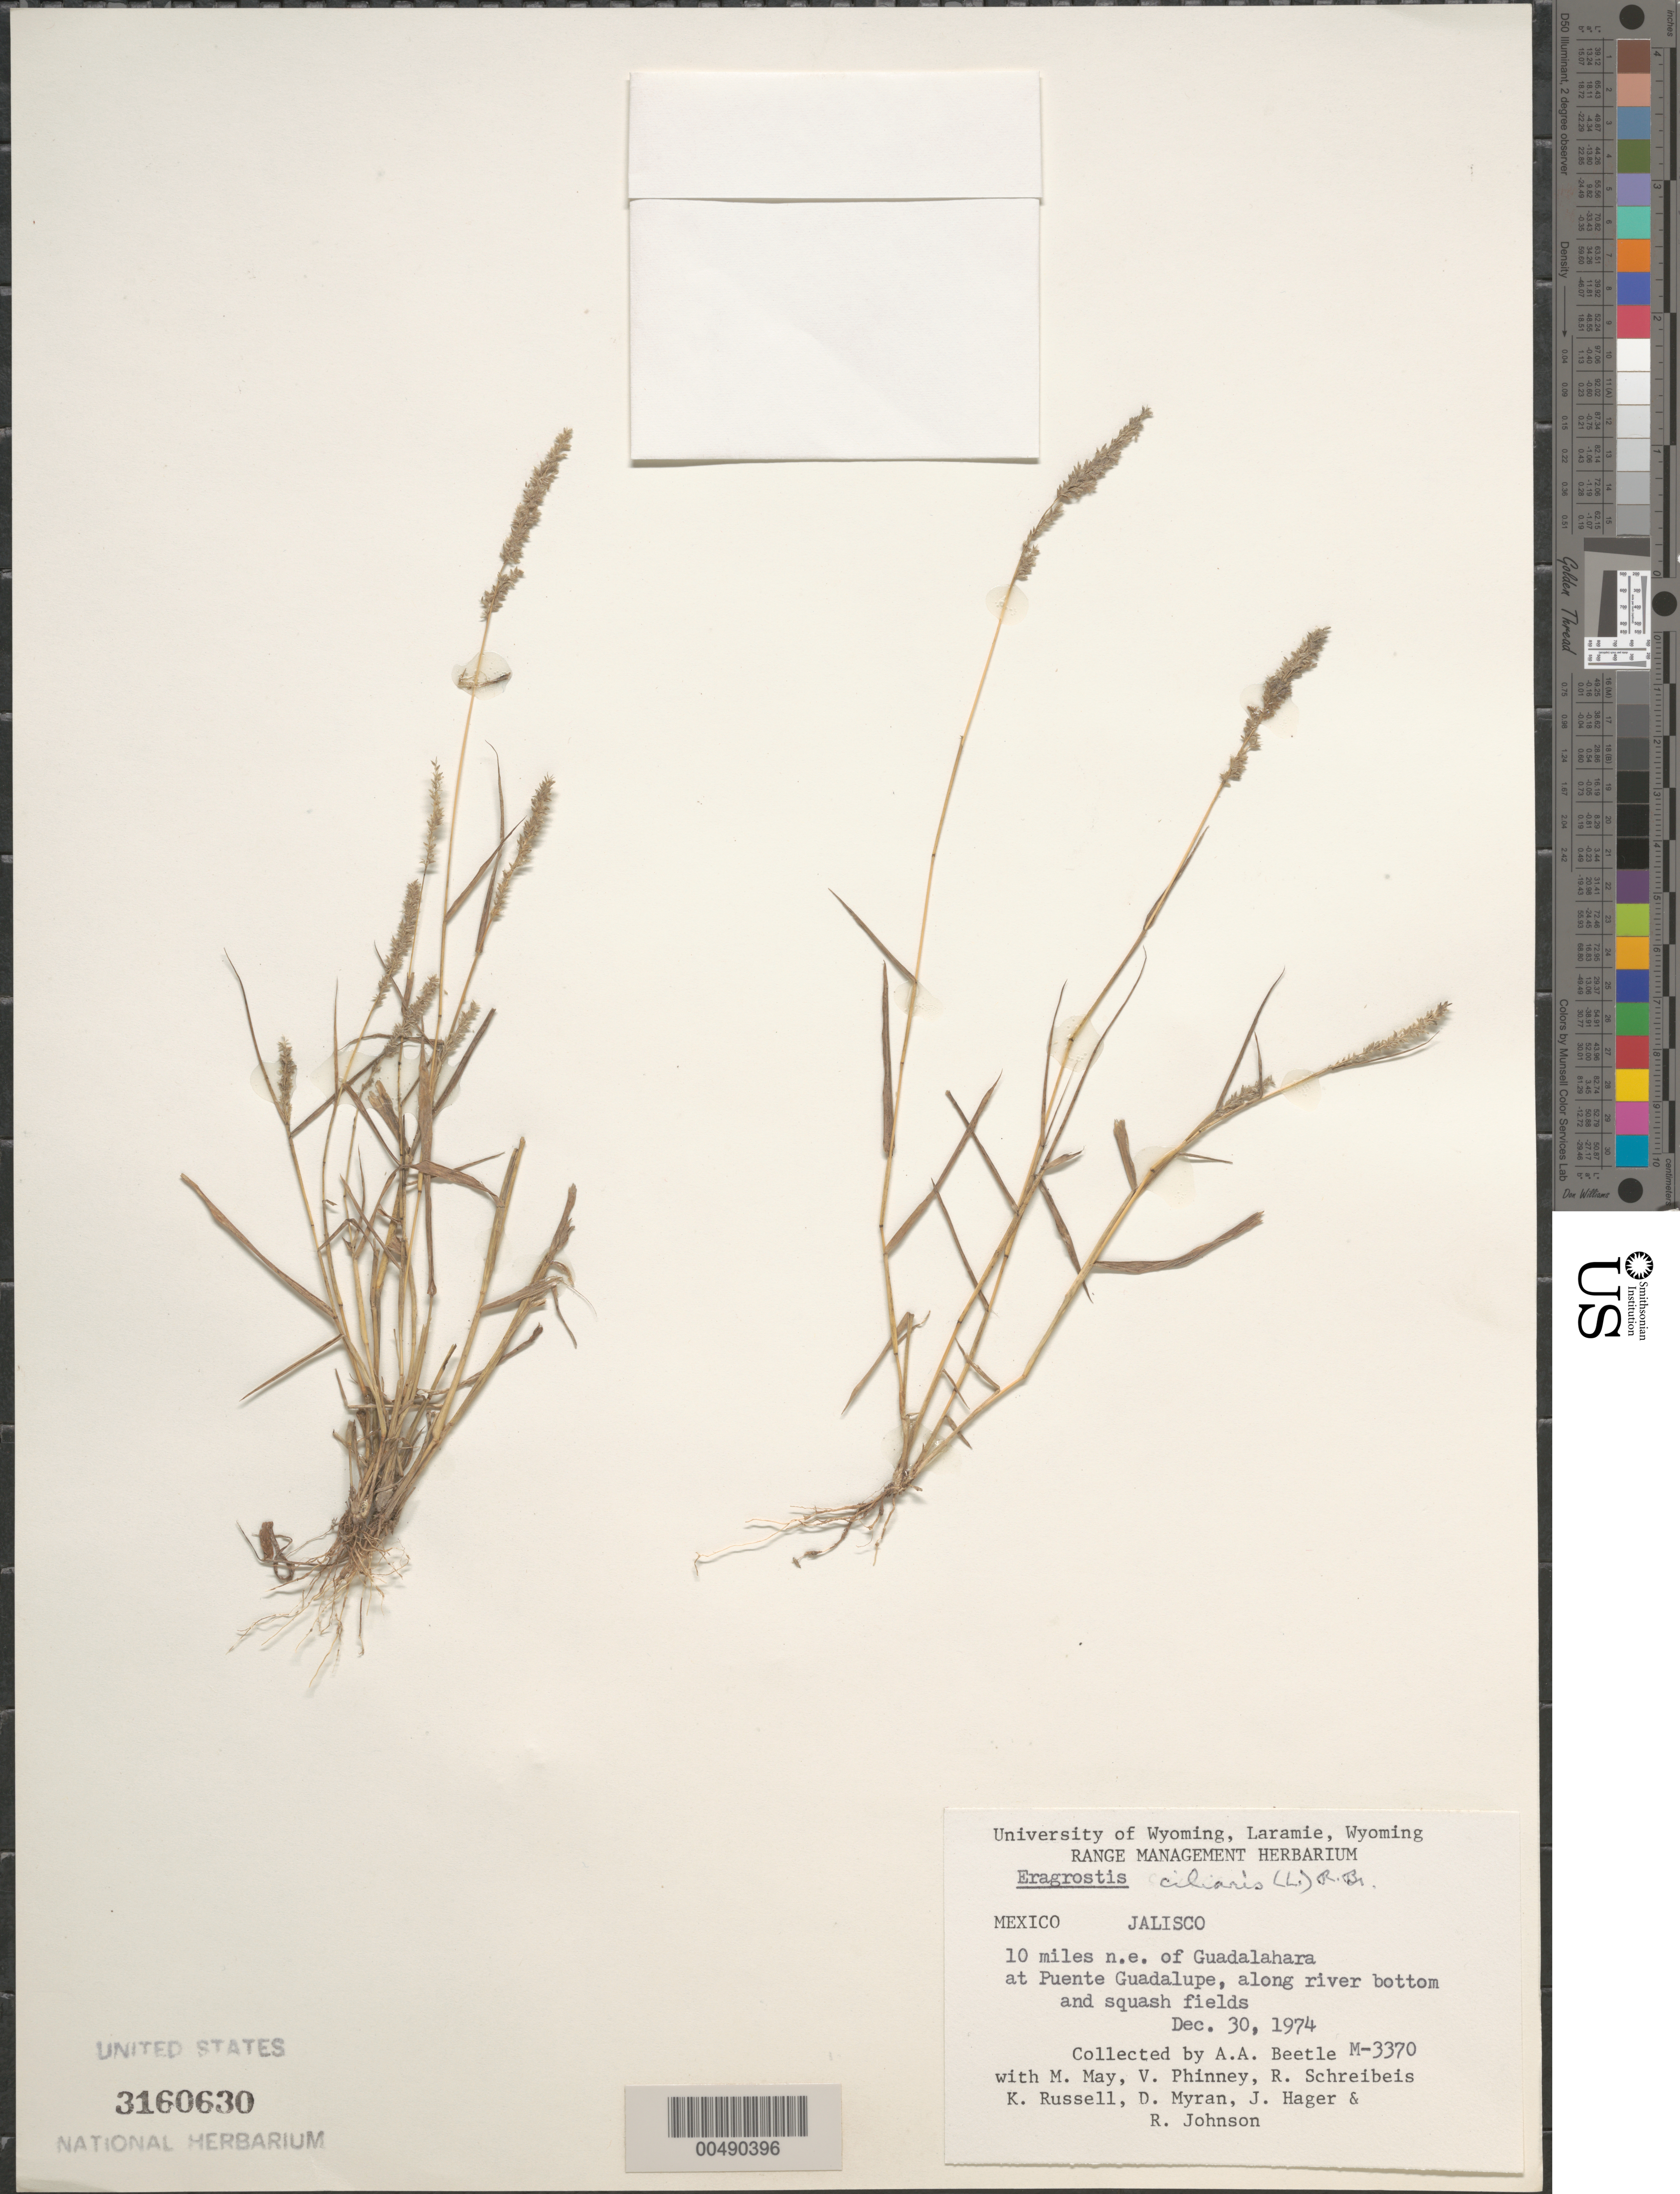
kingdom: Plantae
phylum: Tracheophyta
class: Liliopsida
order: Poales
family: Poaceae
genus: Eragrostis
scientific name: Eragrostis ciliaris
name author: (L.) R. Br.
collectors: A. A. Beetle, M. May, V. Phinney & R. Schreibeis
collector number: M-3370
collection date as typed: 30 Dec 1974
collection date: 1974-12-30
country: Mexico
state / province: Jalisco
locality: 10 mi NE of Guadalahara at Puente Guadalupe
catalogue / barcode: US 3160630